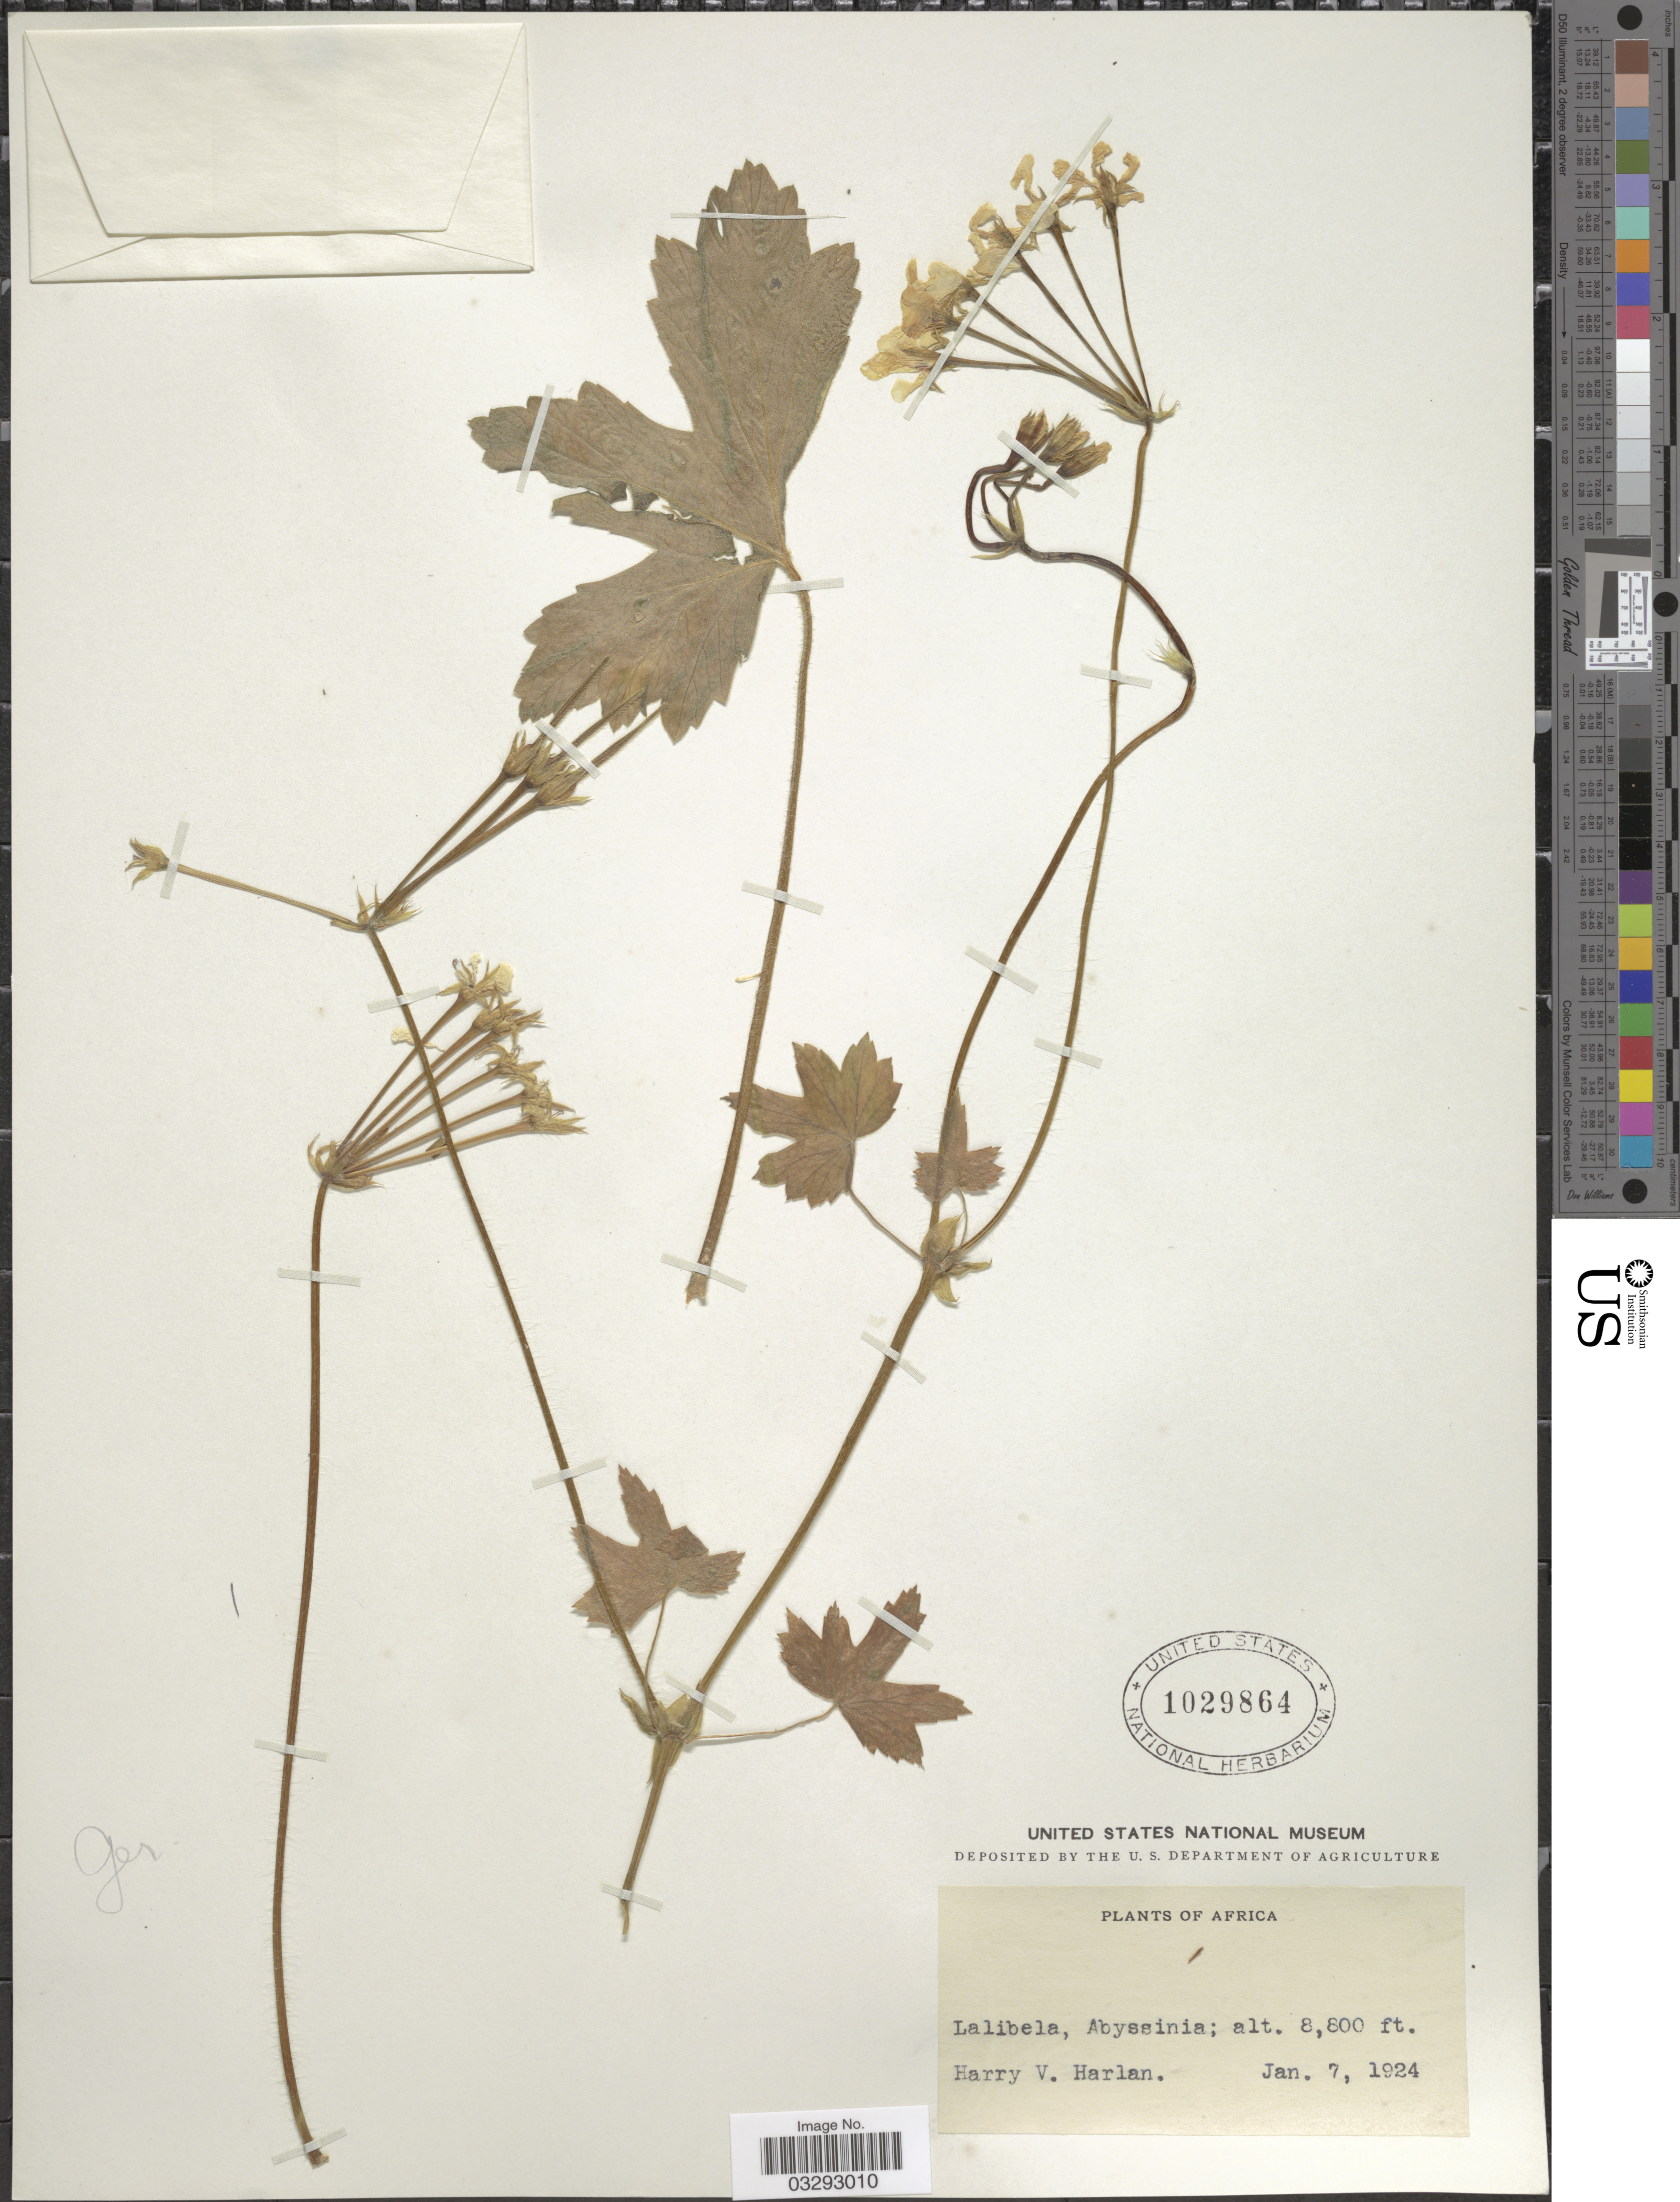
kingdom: Plantae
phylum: Tracheophyta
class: Magnoliopsida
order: Geraniales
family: Geraniaceae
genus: Pelargonium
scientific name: Pelargonium sp.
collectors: H. Harlan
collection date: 1924-01-07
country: Ethiopia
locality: Lalibela, Abyssinia.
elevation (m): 2682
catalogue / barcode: US 1029864